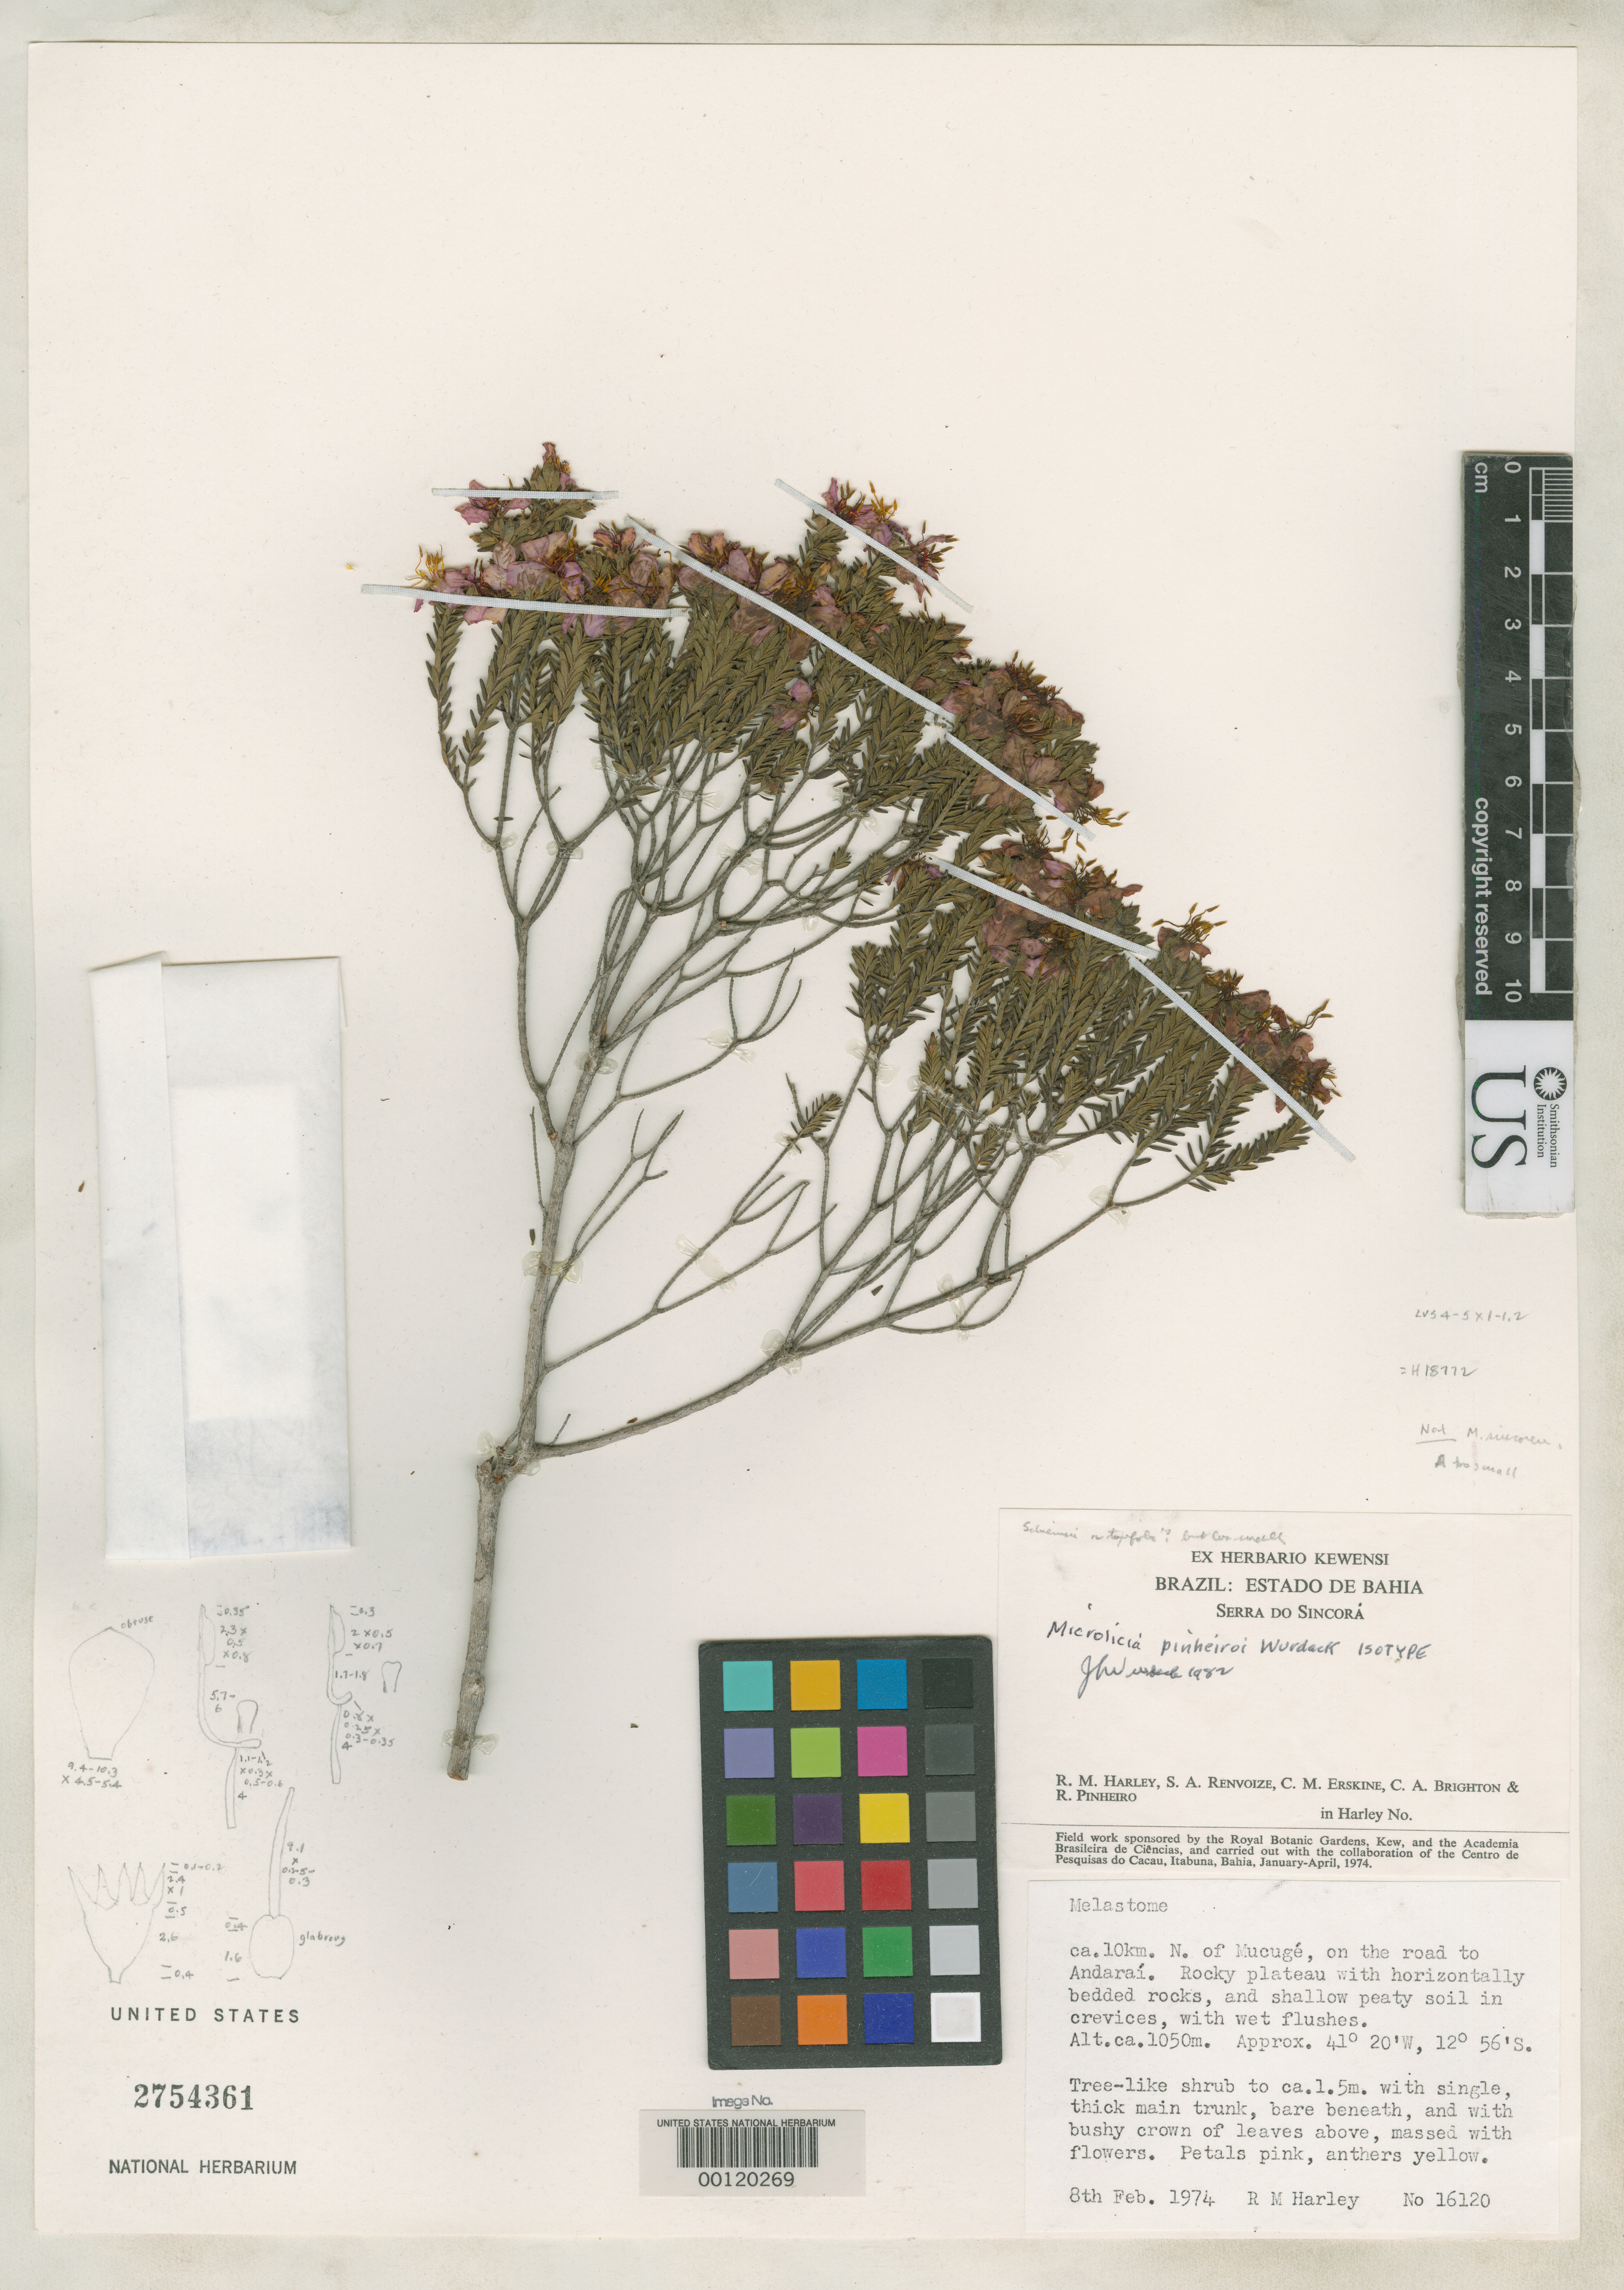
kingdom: Plantae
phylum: Tracheophyta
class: Magnoliopsida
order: Myrtales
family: Melastomataceae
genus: Microlicia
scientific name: Microlicia pinheiroi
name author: Wurdack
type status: Isotype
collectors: R. M. Harley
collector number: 16120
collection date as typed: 08 Feb 1974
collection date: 1974-02-08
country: Brazil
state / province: Bahia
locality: Serra do Sincora N of Mucuge.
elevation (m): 1050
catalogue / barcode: US 2754361